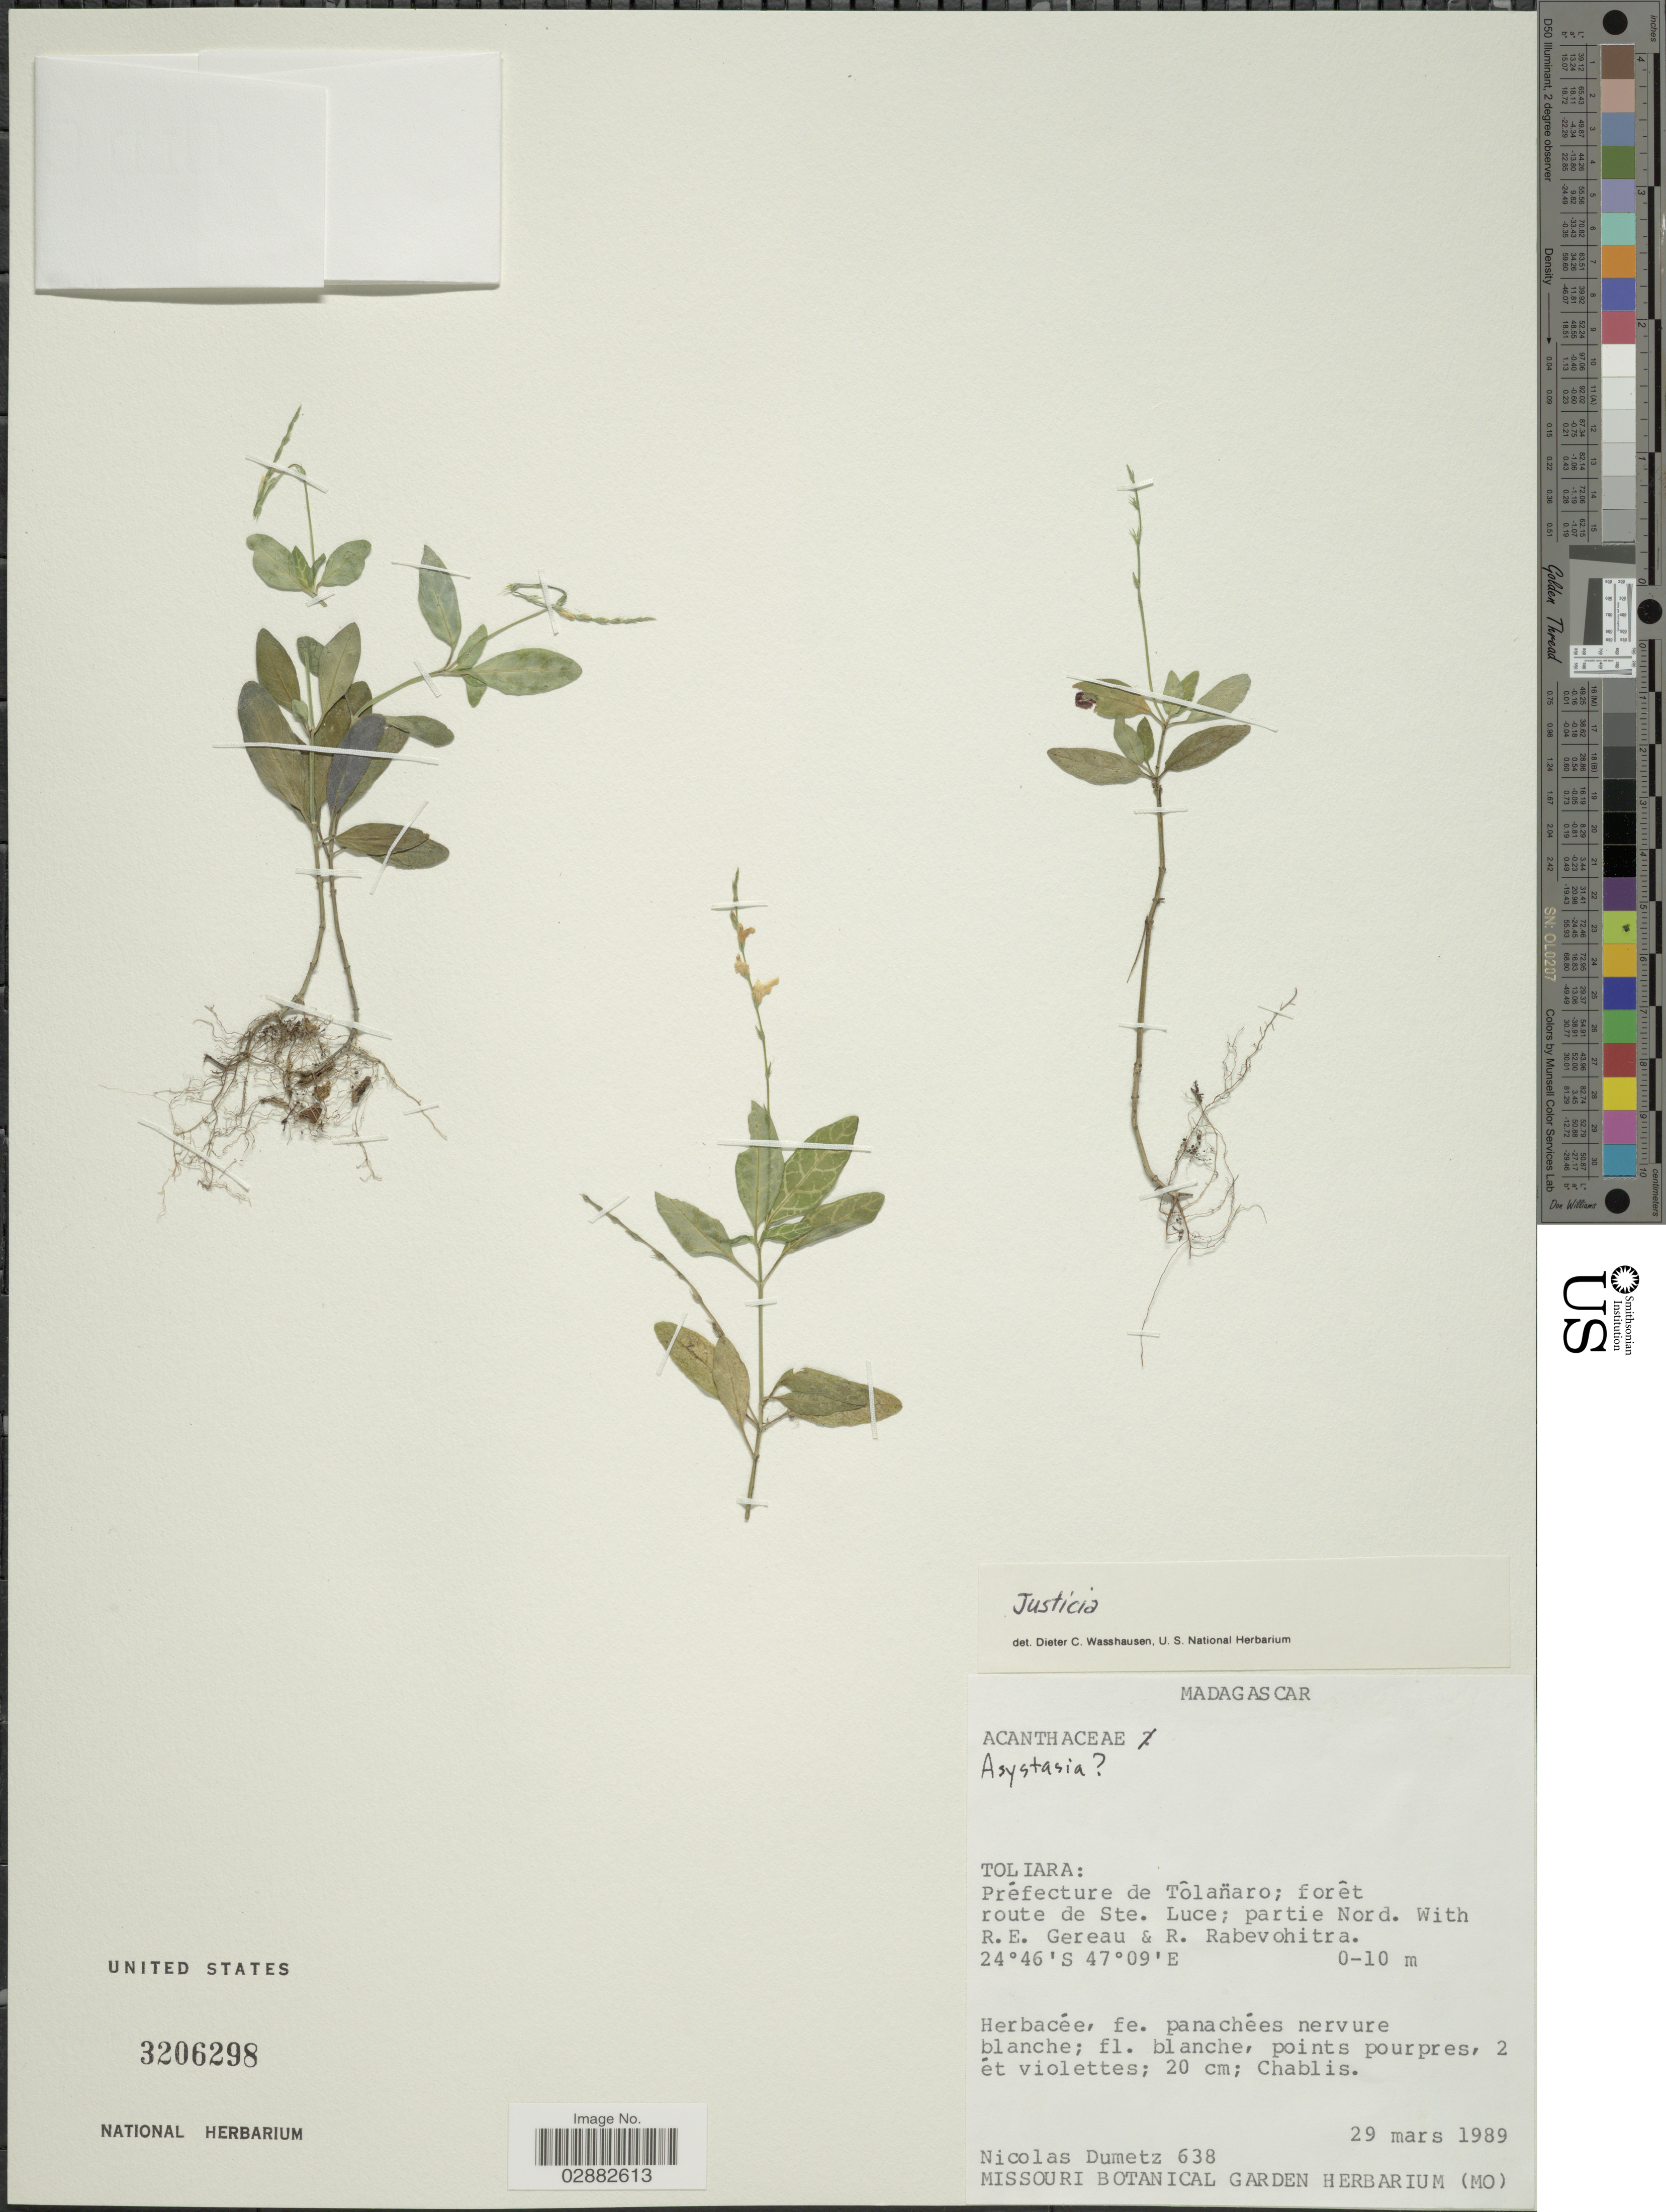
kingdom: Plantae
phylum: Tracheophyta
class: Magnoliopsida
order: Lamiales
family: Acanthaceae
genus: Justicia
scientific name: Justicia sp.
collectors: N. Dumetz, R. Gereau & R. Rabevohitra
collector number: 638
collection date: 1989-03-29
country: Madagascar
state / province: Anosy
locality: Préfecture de Tôlanaro; forêt route de Ste. Luce; partie Nord.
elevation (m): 0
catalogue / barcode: US 3206298